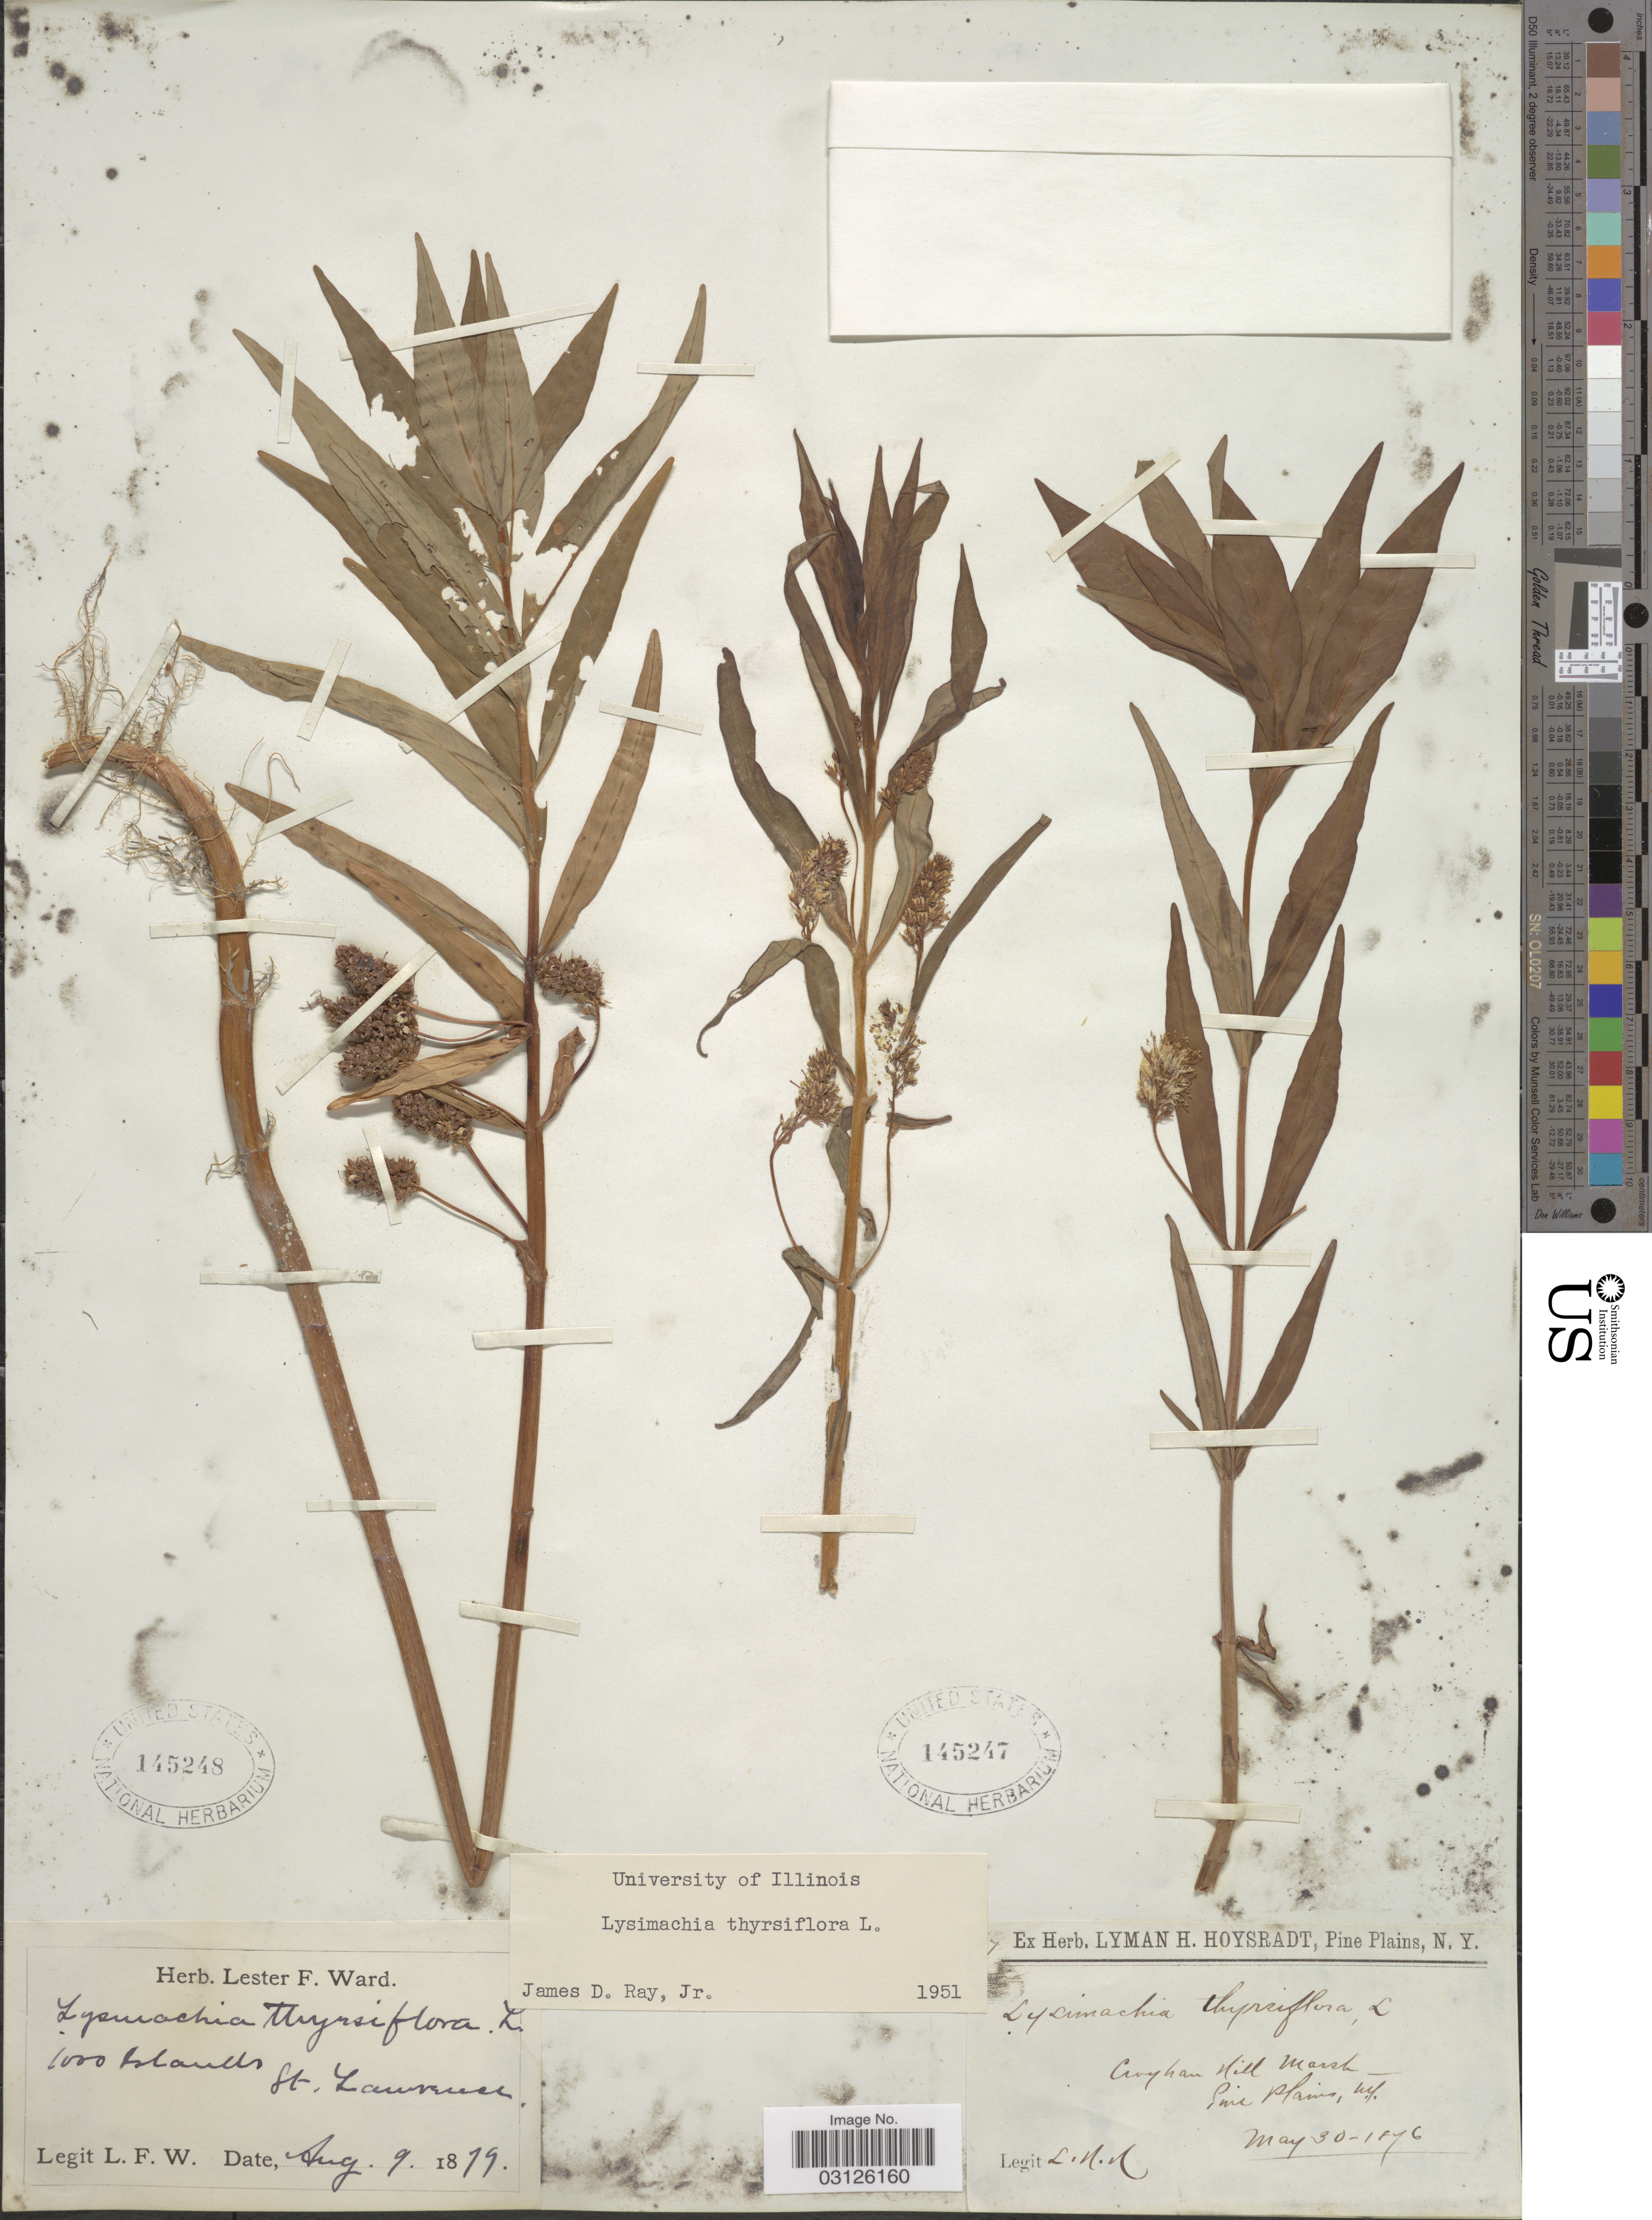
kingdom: Plantae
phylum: Tracheophyta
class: Magnoliopsida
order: Ericales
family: Primulaceae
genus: Lysimachia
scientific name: Lysimachia thyrsiflora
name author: L.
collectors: L. Hoysradt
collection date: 1876-05-30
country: United States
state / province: New York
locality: Croyhan Hill Marsh - Pine Plains.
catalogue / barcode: US 145247